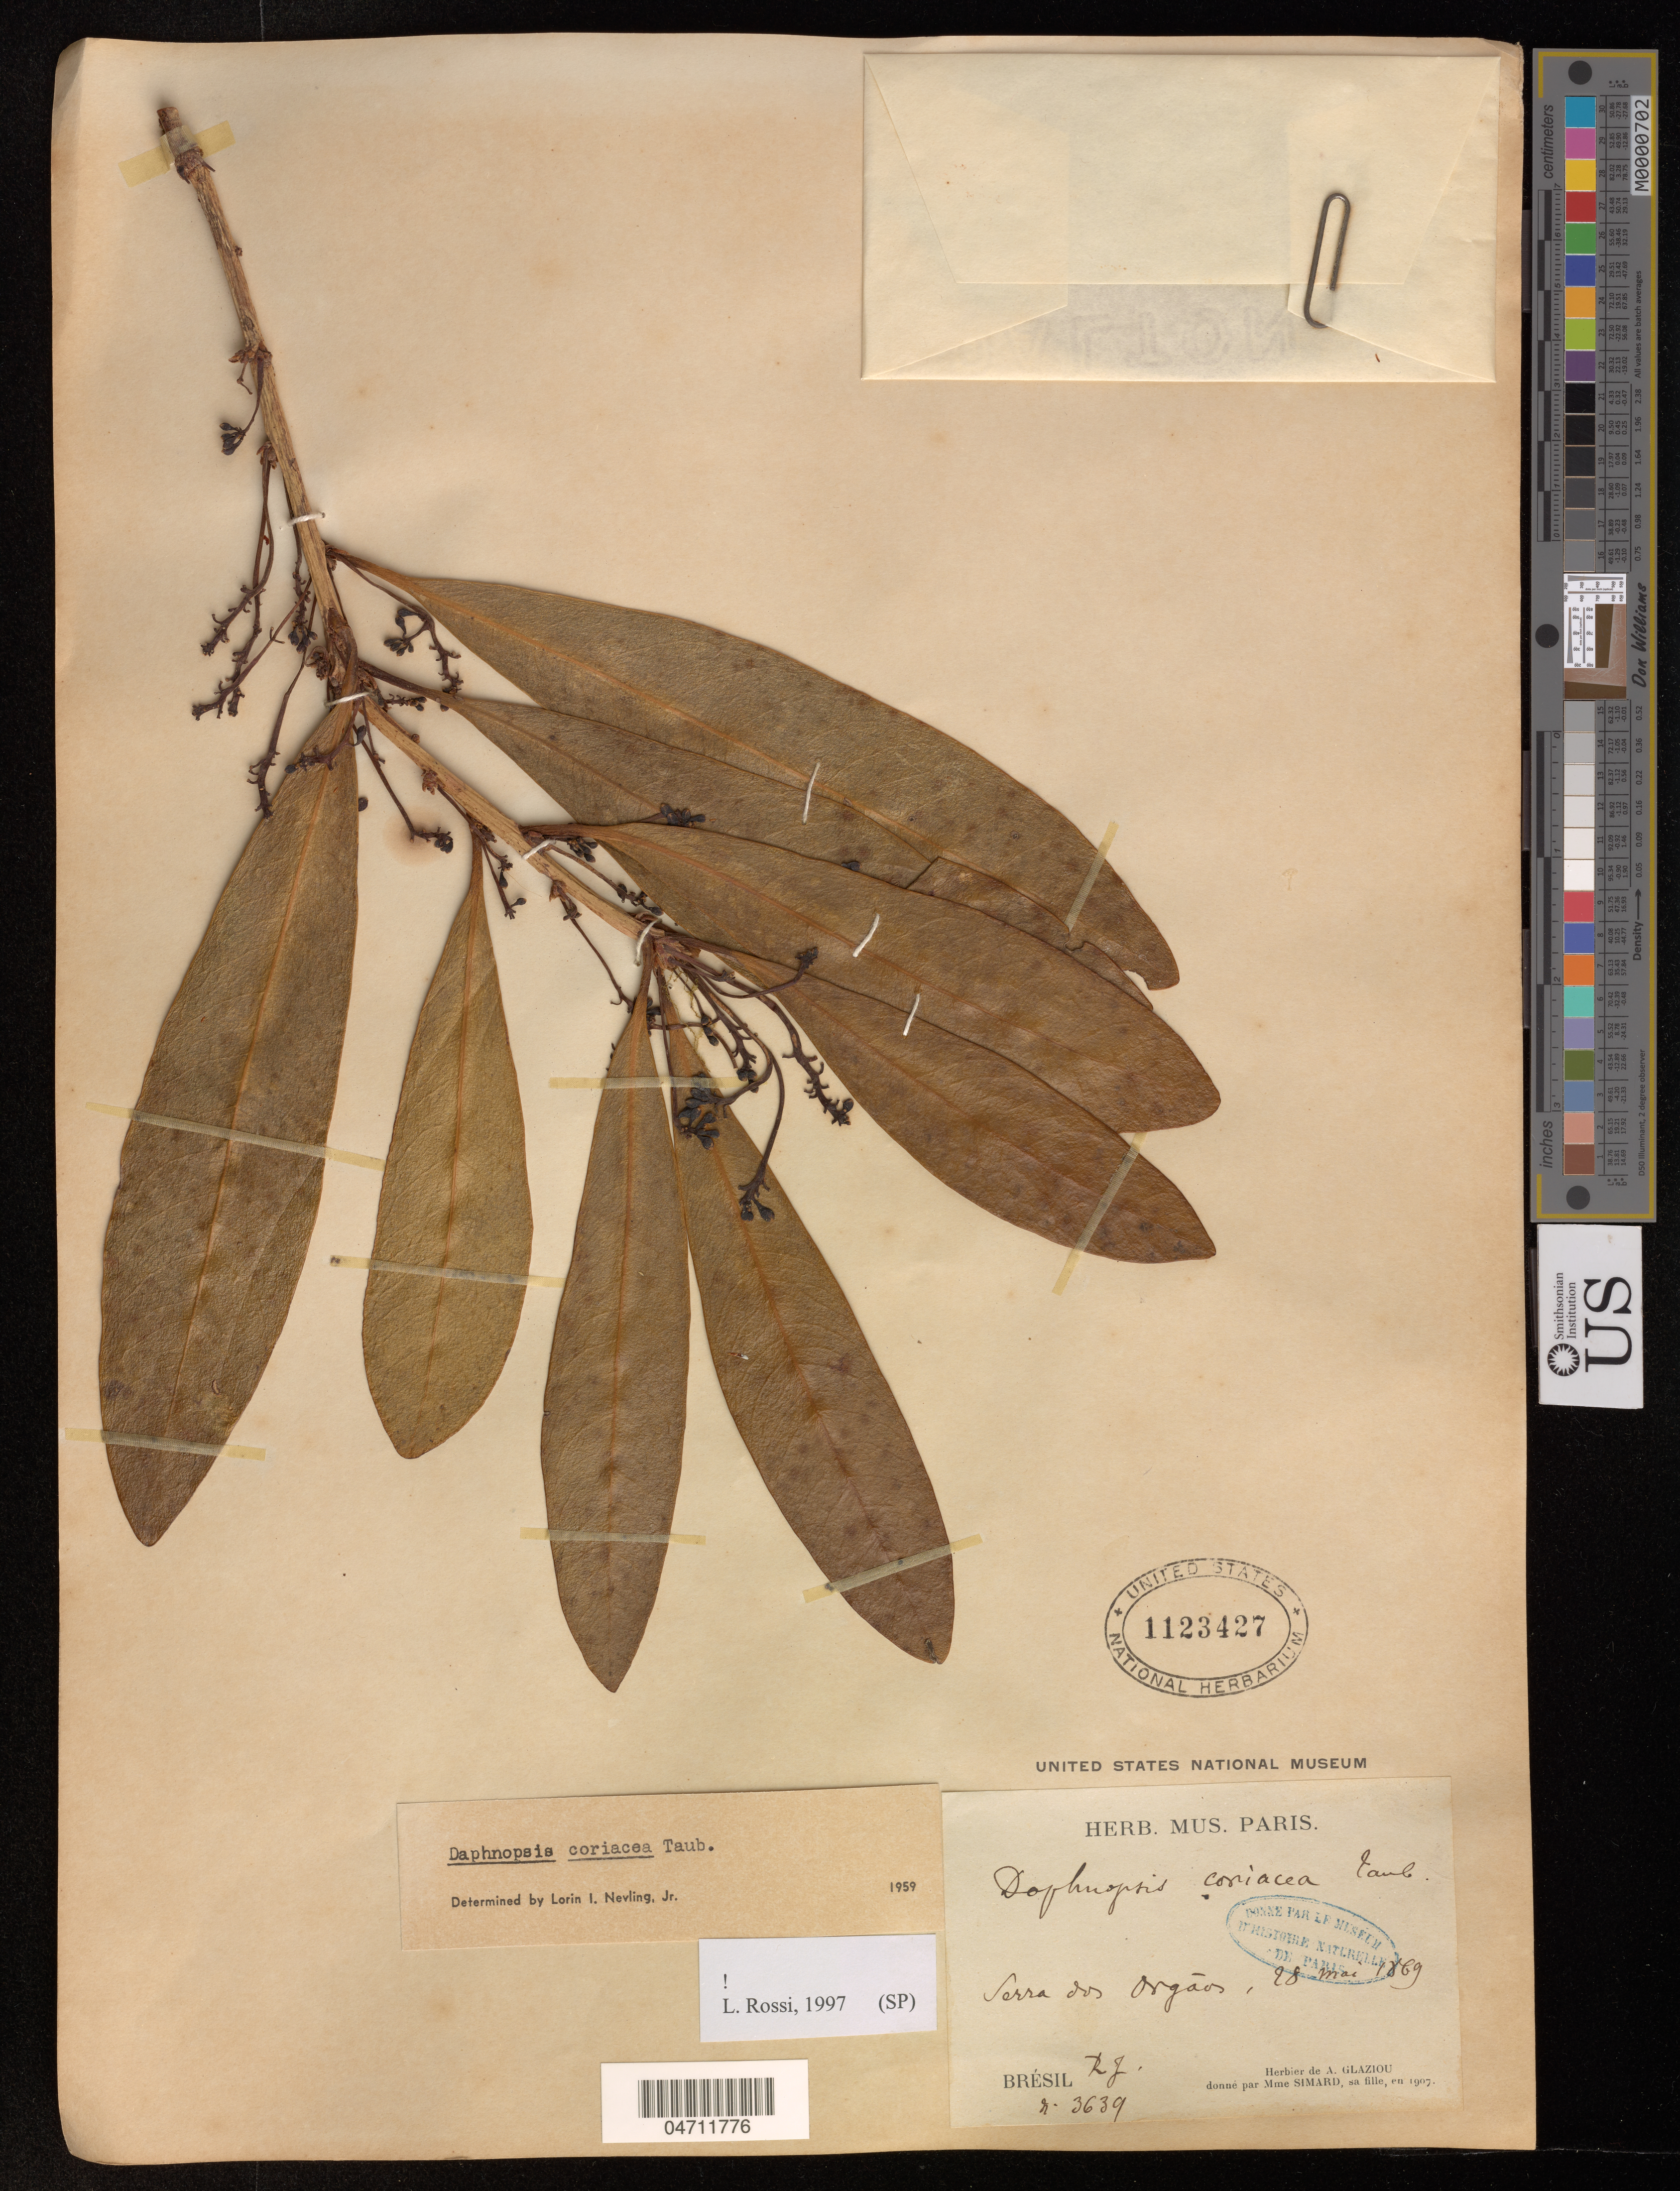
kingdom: Plantae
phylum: Tracheophyta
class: Magnoliopsida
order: Malvales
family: Thymelaeaceae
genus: Daphnopsis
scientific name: Daphnopsis coriacea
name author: Taub.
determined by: Rossi, L.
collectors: A. F. M. Glaziou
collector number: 3639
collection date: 1869-05-28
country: Brazil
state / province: Rio de Janeiro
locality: Serra des Orgnes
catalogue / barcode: US 1123427